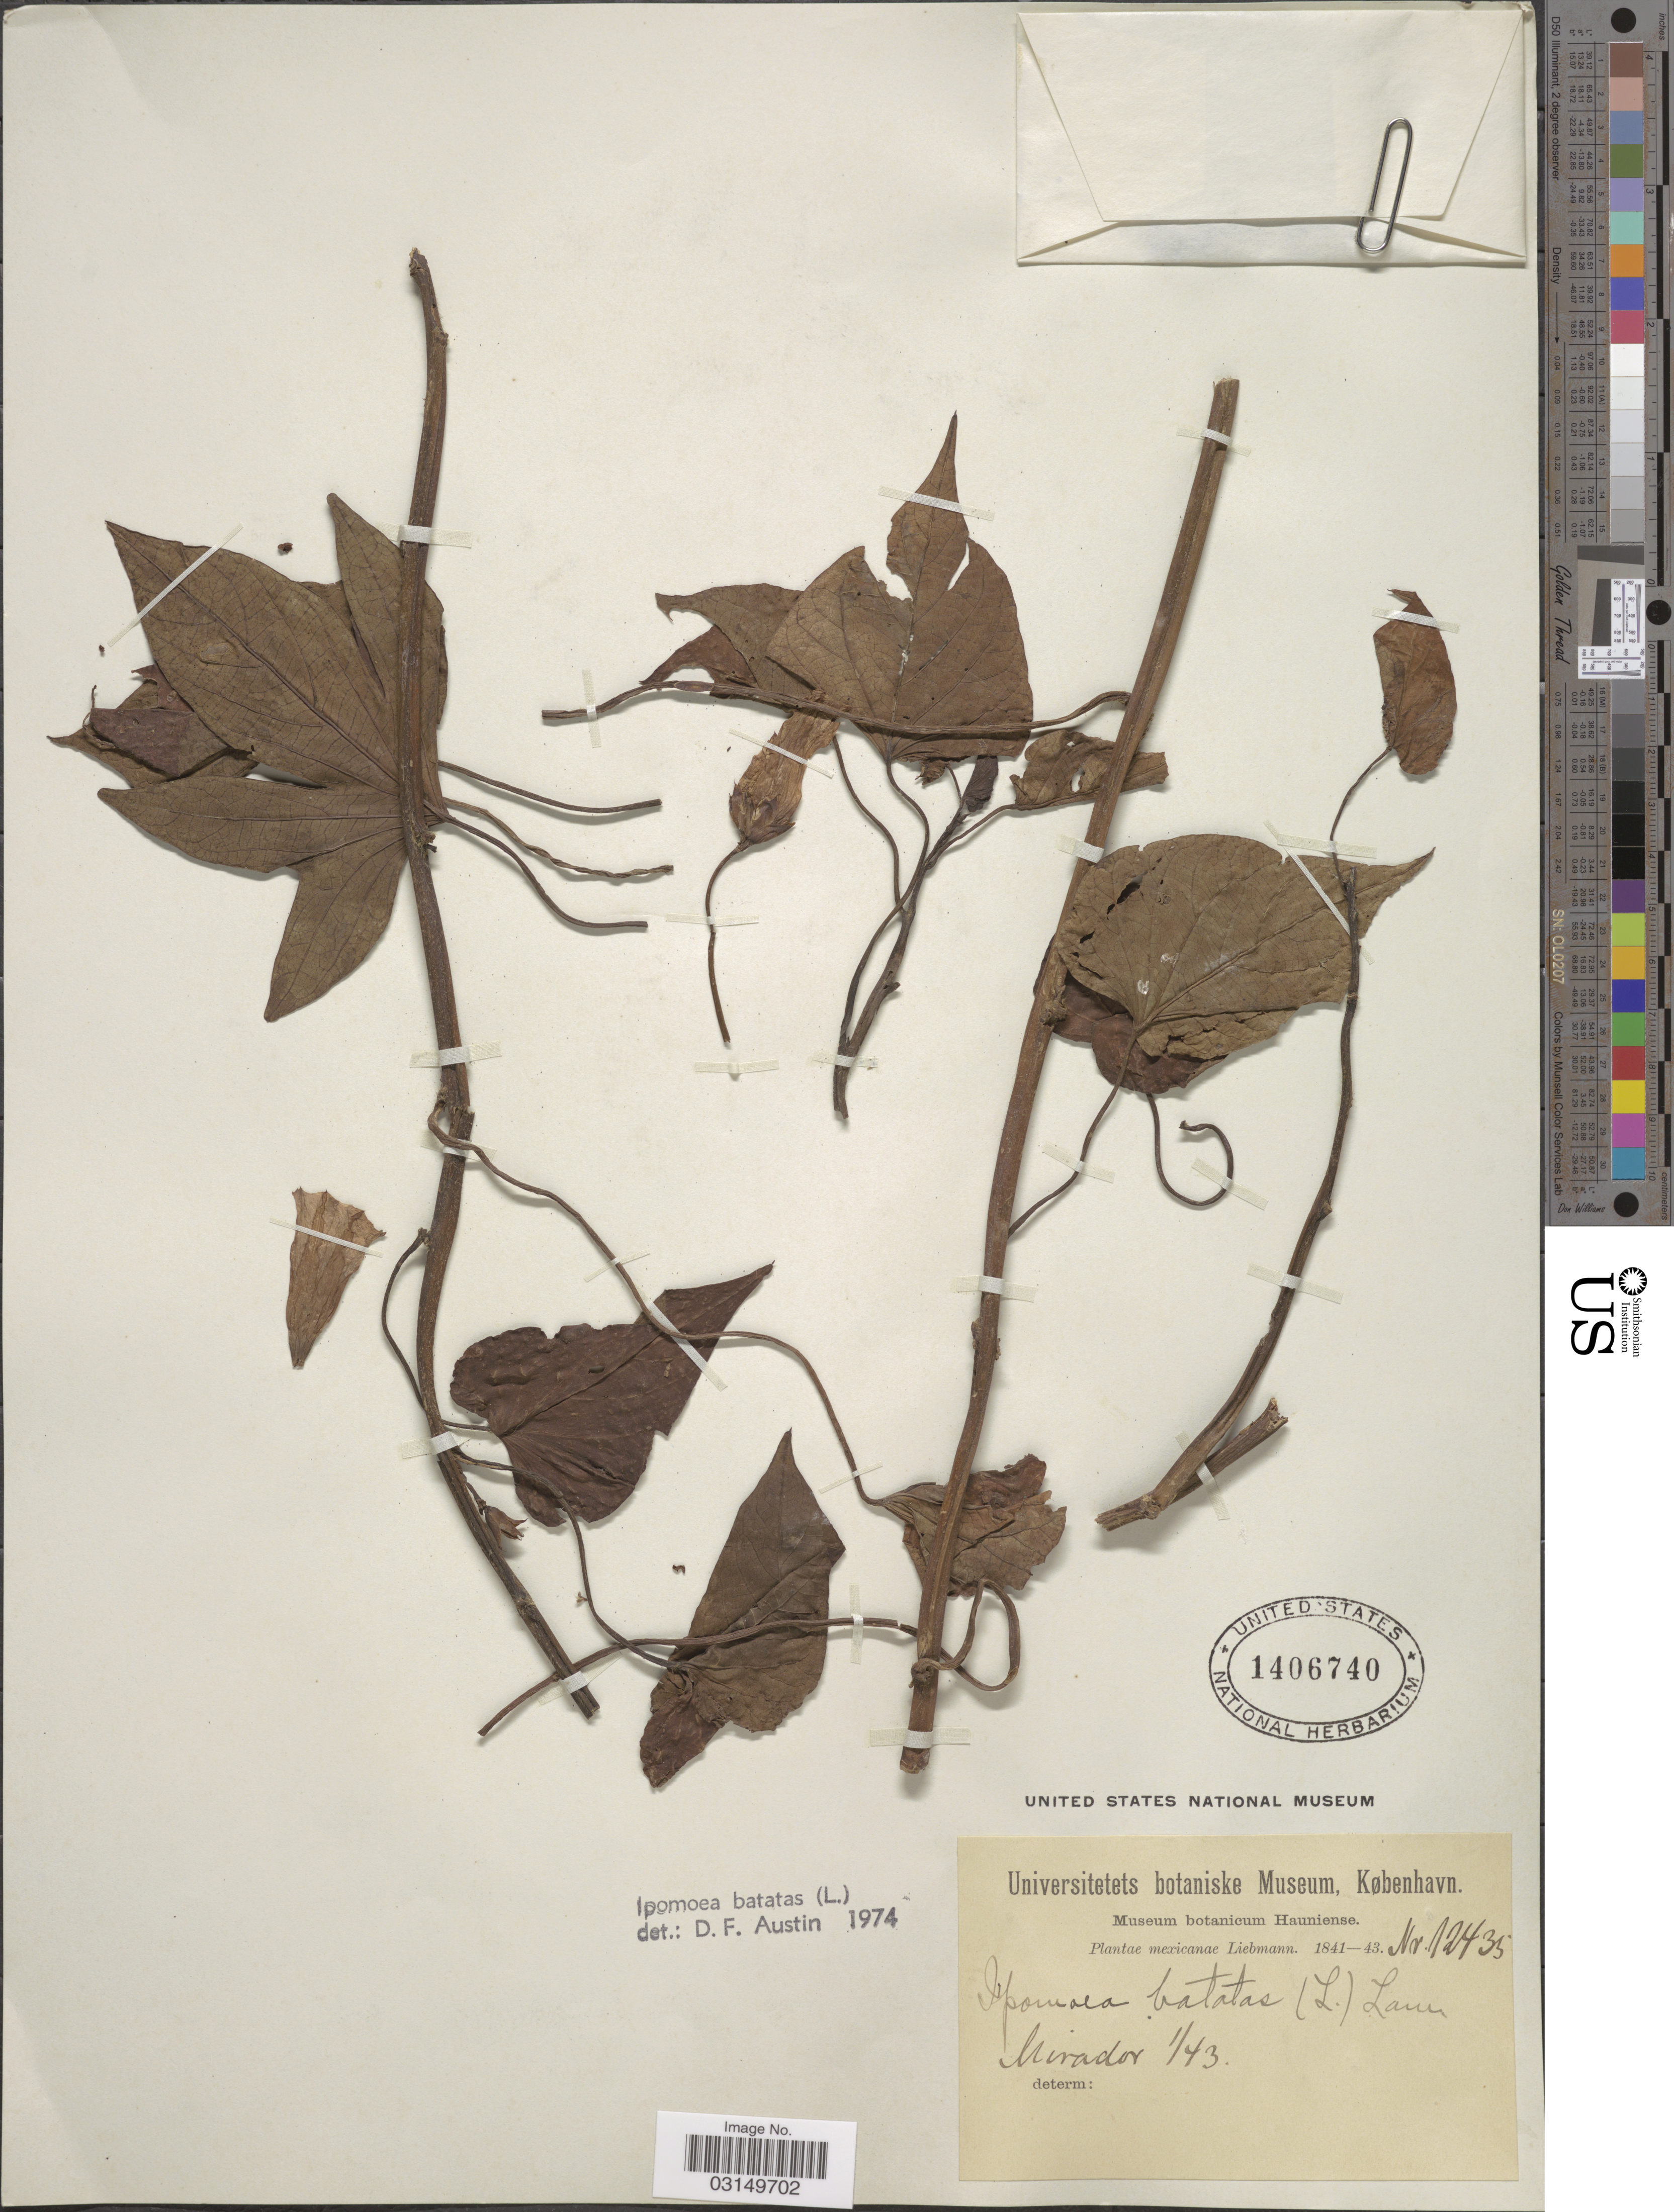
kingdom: Plantae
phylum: Tracheophyta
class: Magnoliopsida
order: Solanales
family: Convolvulaceae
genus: Ipomoea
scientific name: Ipomoea batatas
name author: (L.) Lam.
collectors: Liebmann, --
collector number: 12435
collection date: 1843-01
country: Mexico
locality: Mirador.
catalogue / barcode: US 1406740